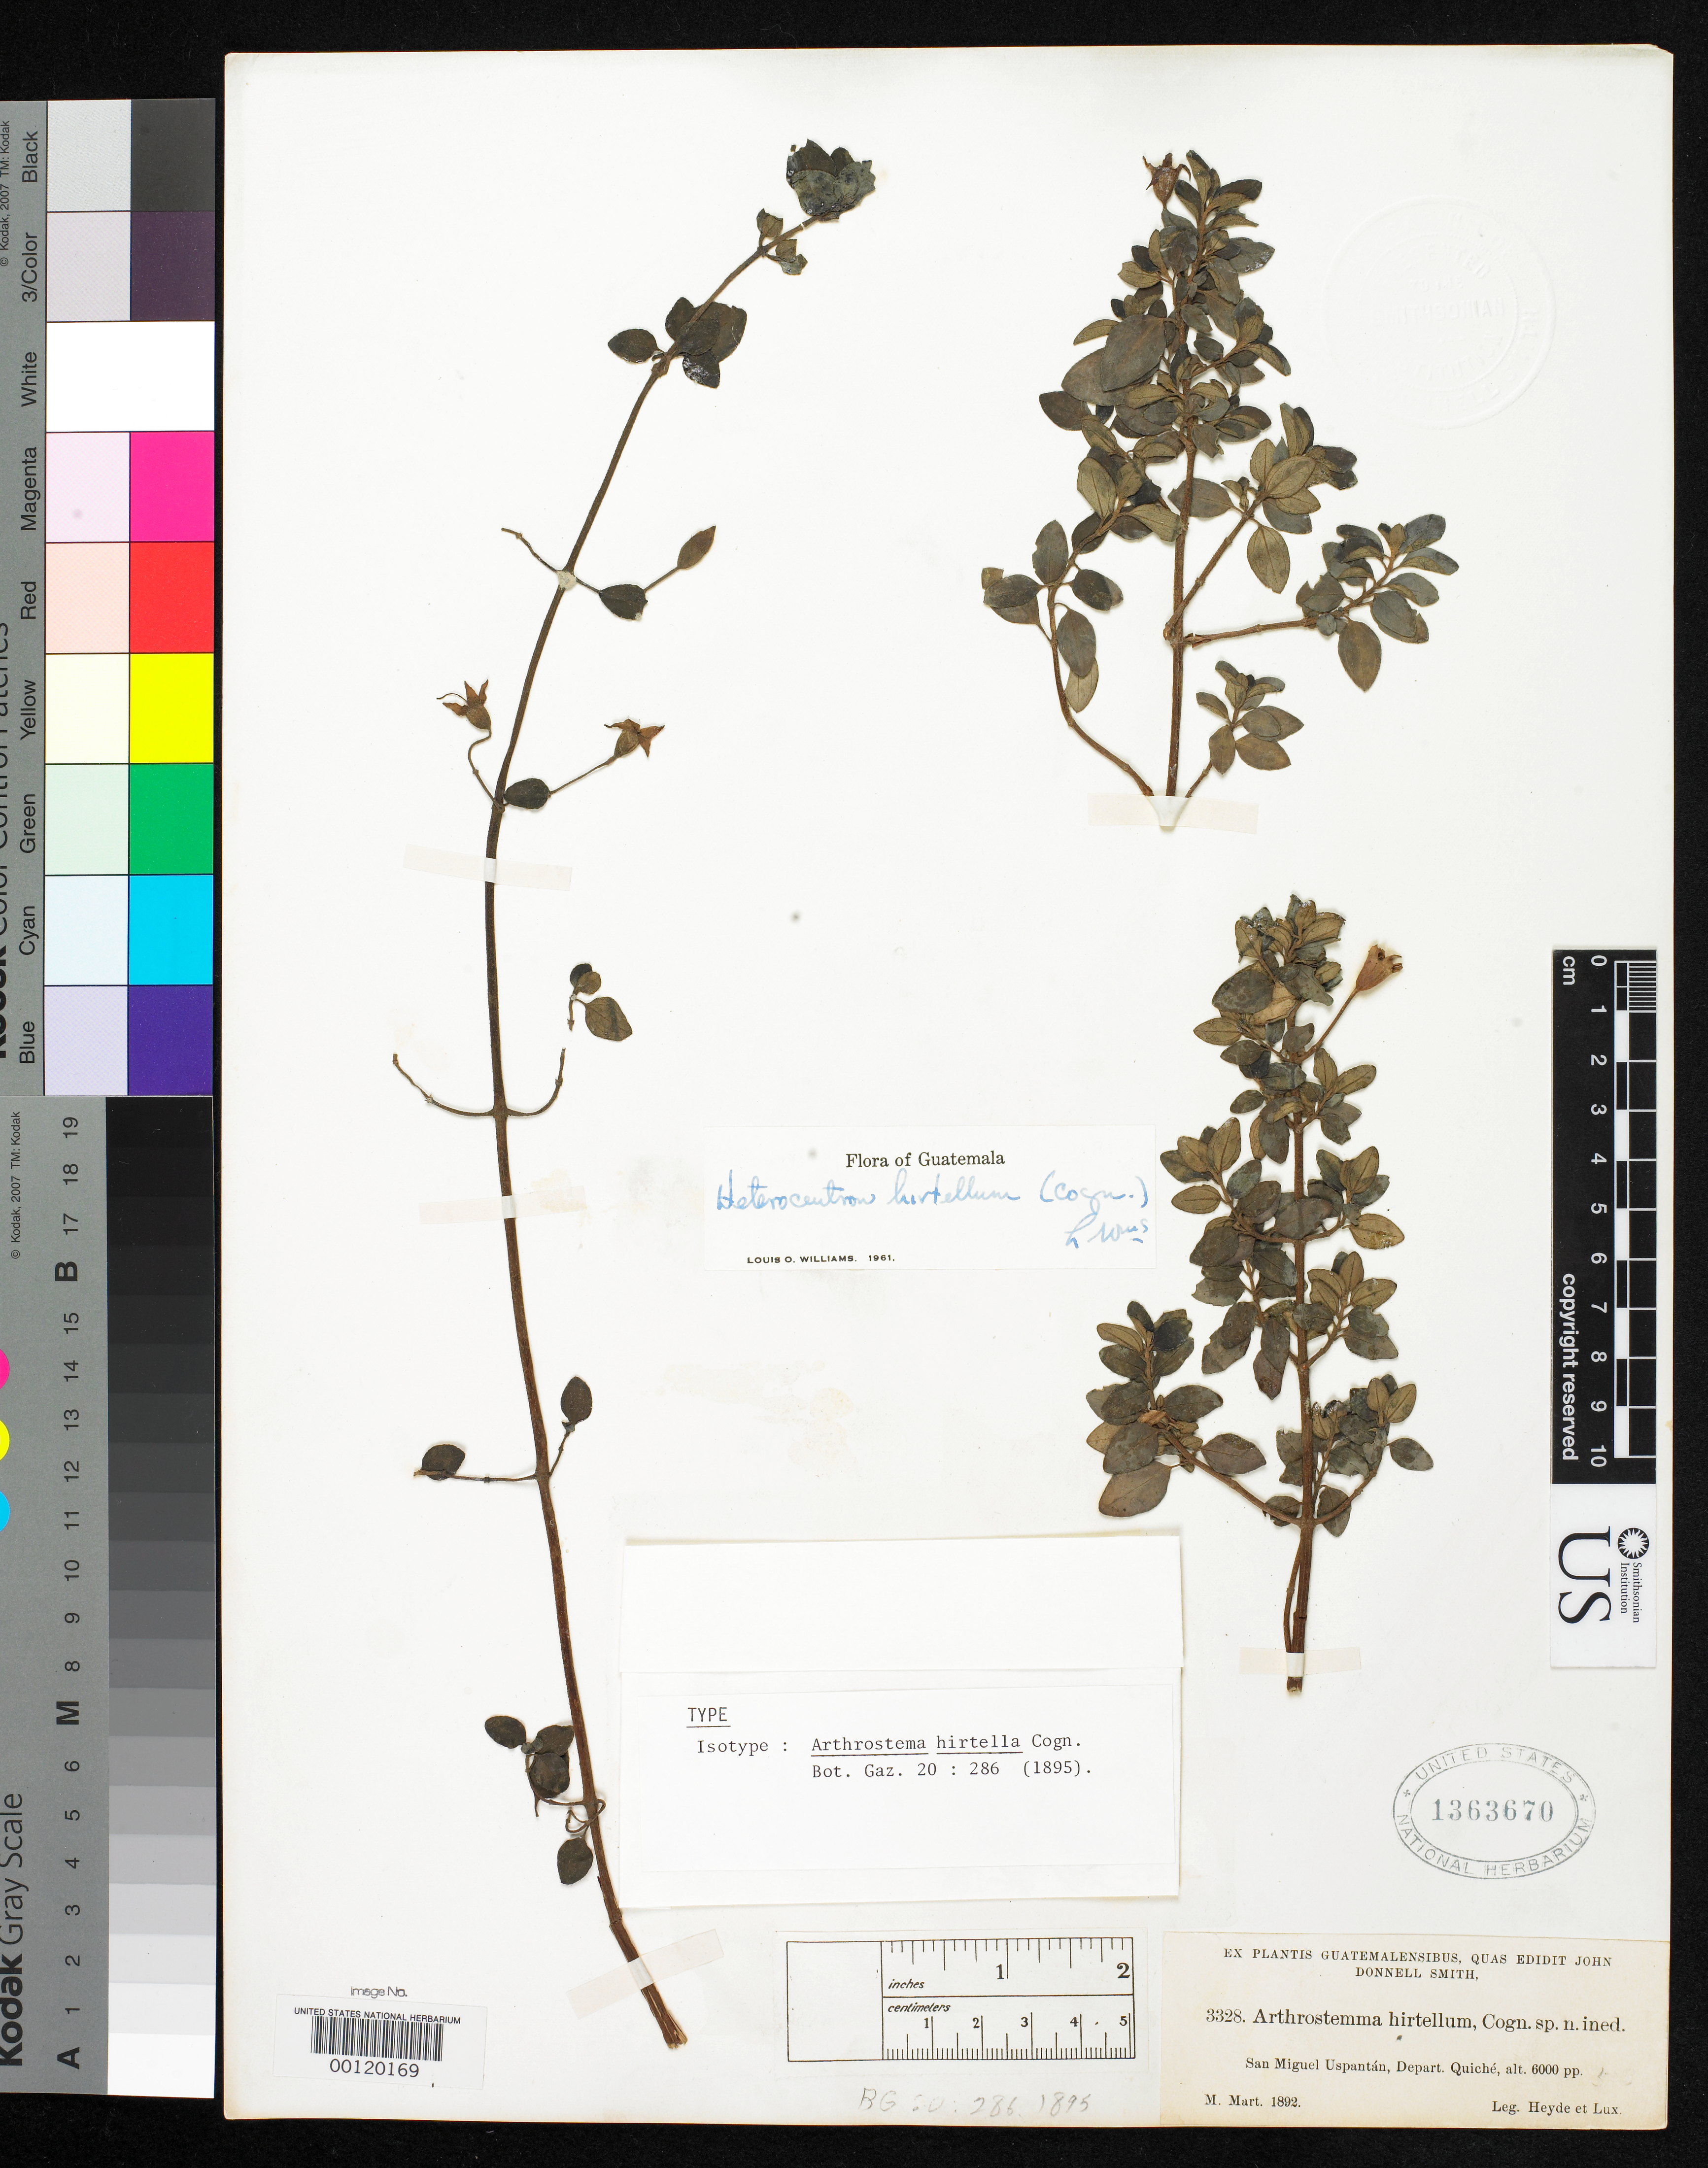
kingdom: Plantae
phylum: Tracheophyta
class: Magnoliopsida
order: Myrtales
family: Melastomataceae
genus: Arthrostemma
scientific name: Arthrostemma hirtella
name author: Cogn. in Donn. Sm.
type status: Isotype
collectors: E. T. Heyde & E. Lux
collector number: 3328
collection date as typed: Mar 1892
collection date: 1892-03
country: Guatemala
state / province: El Quiché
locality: San Miguel Uspantán.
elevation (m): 1829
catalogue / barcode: US 1363670